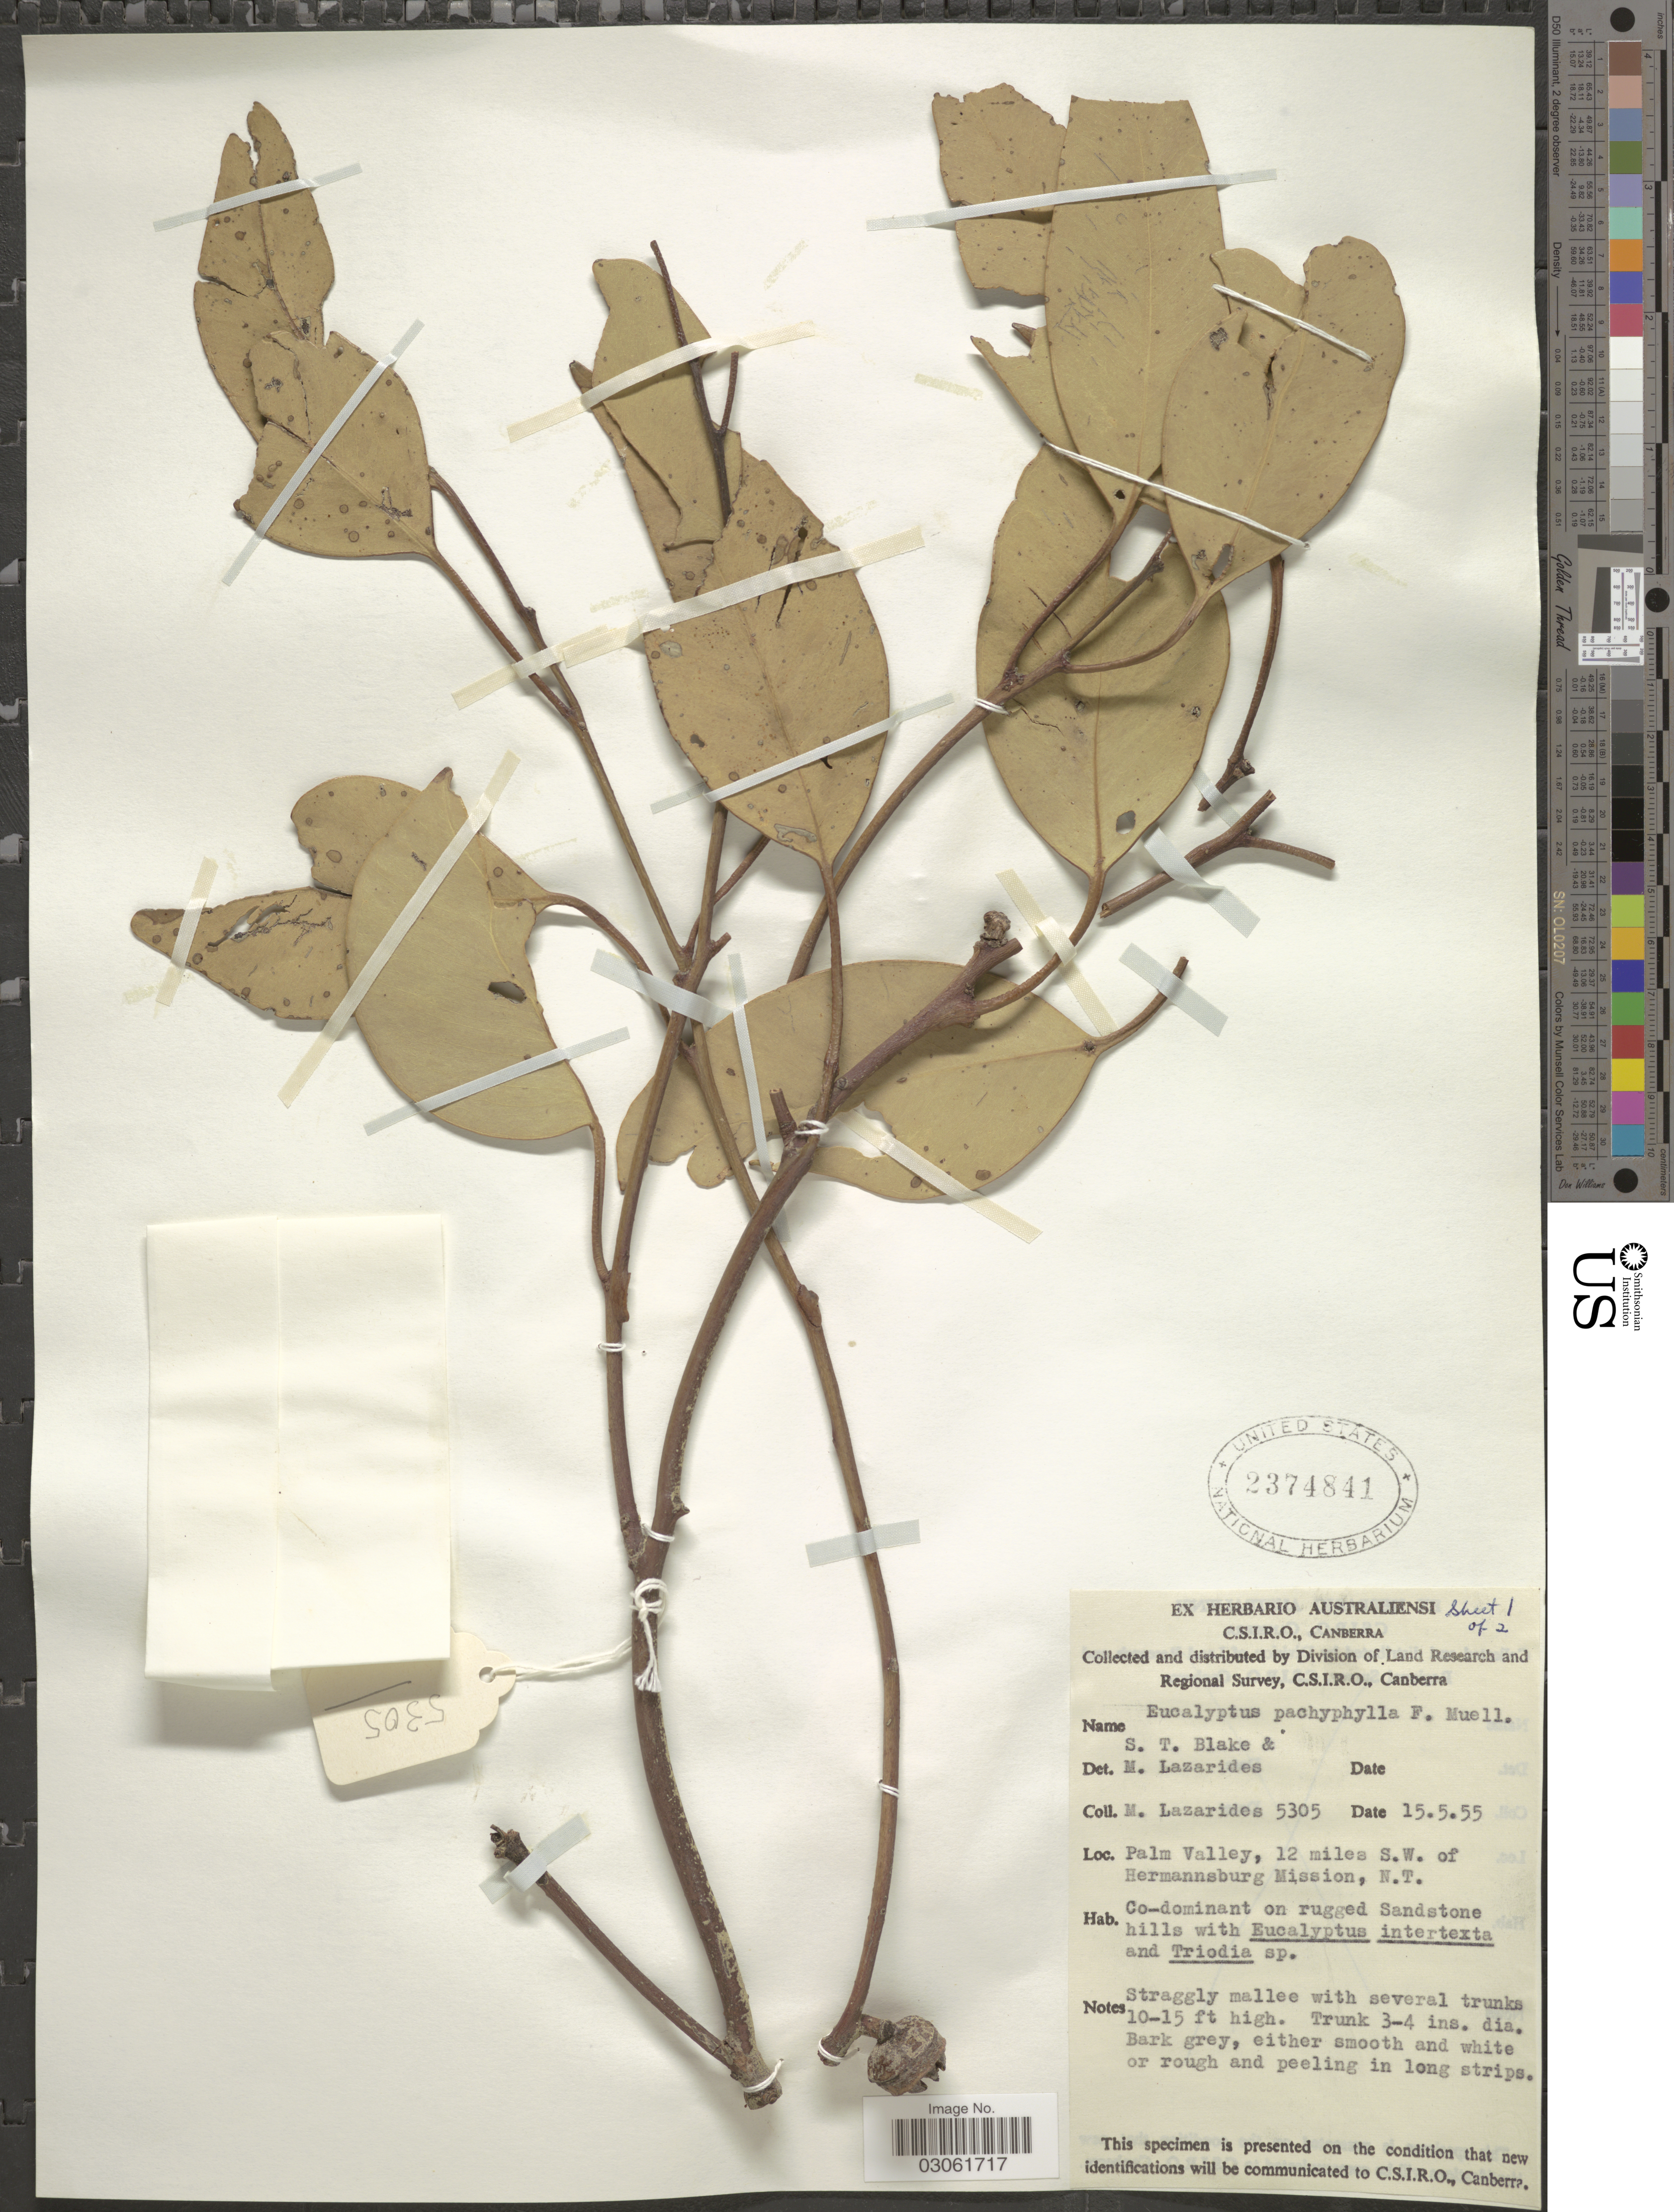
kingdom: Plantae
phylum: Tracheophyta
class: Magnoliopsida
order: Myrtales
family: Myrtaceae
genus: Eucalyptus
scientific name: Eucalyptus pachyphylla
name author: F. Muell.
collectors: M. Lazarides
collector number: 5305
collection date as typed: Transcribed d/m/y: 15/5/55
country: Australia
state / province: Northern Territory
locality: Palm Valley, 12 miles S.W. of Hermannsburg Mission.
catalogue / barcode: US 2374841